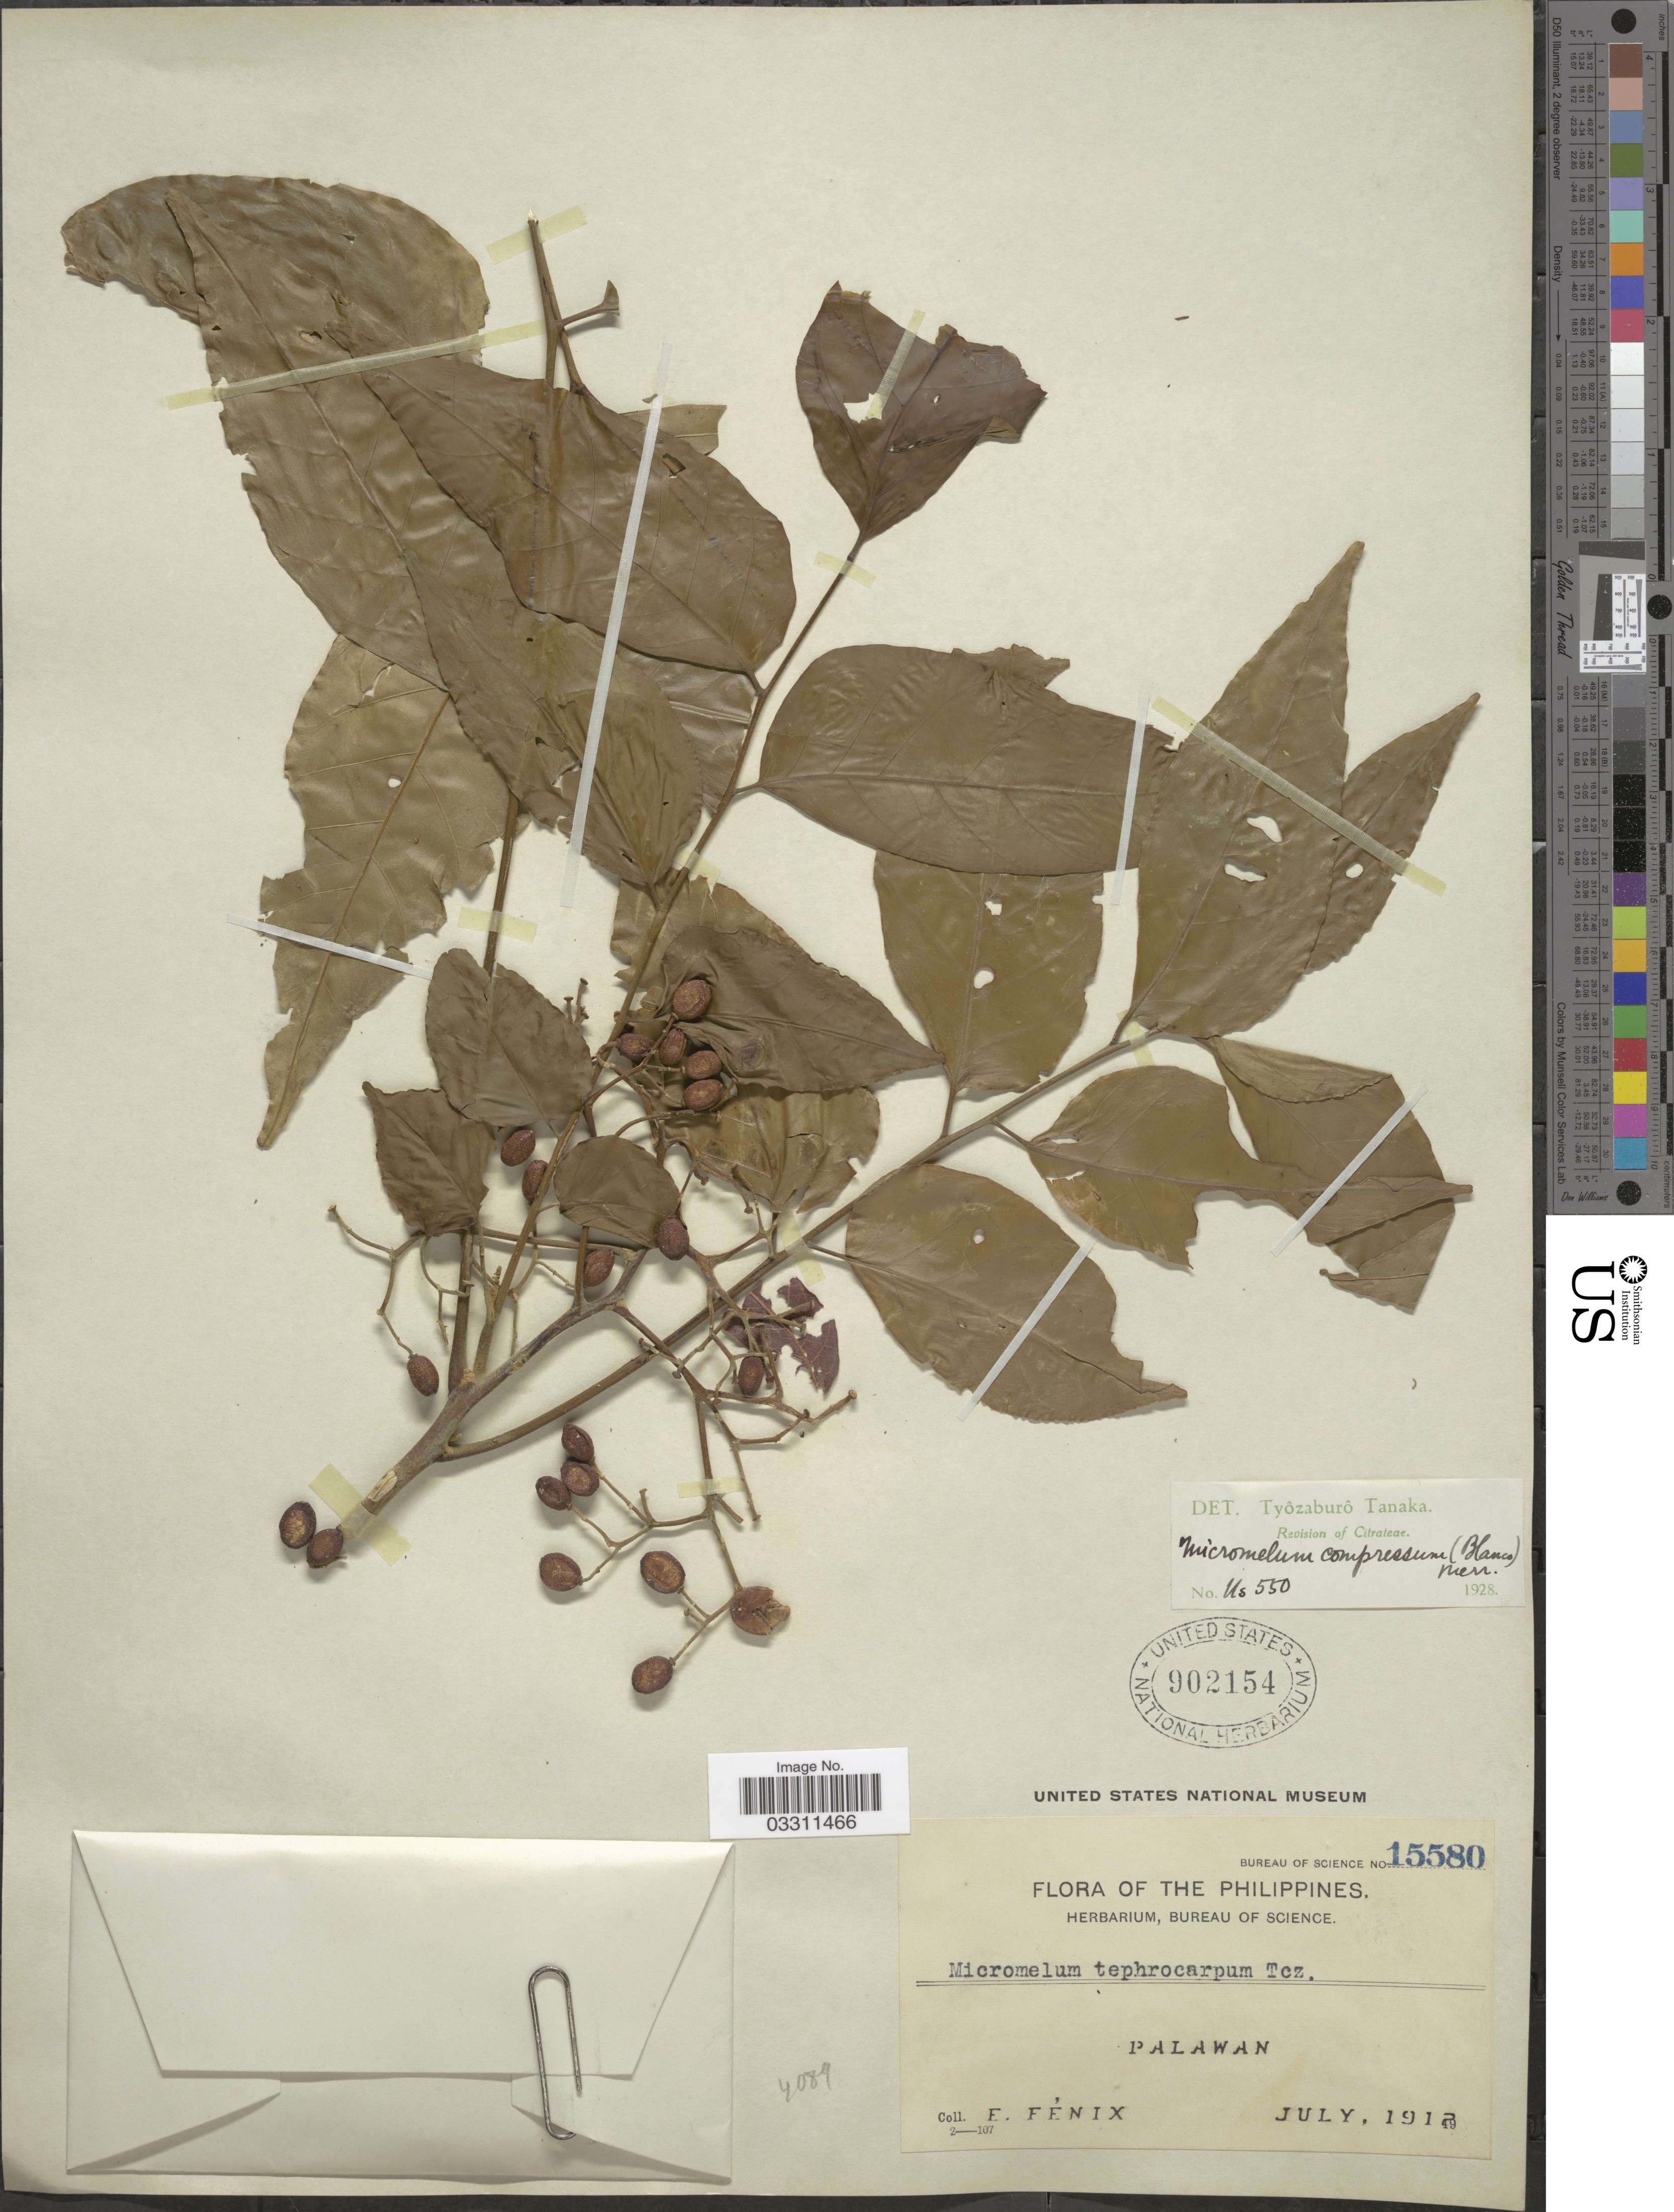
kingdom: Plantae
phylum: Tracheophyta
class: Magnoliopsida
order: Sapindales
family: Rutaceae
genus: Micromelum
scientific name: Micromelum compressum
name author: (Blanco) Merr.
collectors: E. Fenix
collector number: Bureau of Science 15580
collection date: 1912-07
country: Philippines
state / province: Mimaropa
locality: Palawan.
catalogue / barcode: US 902154